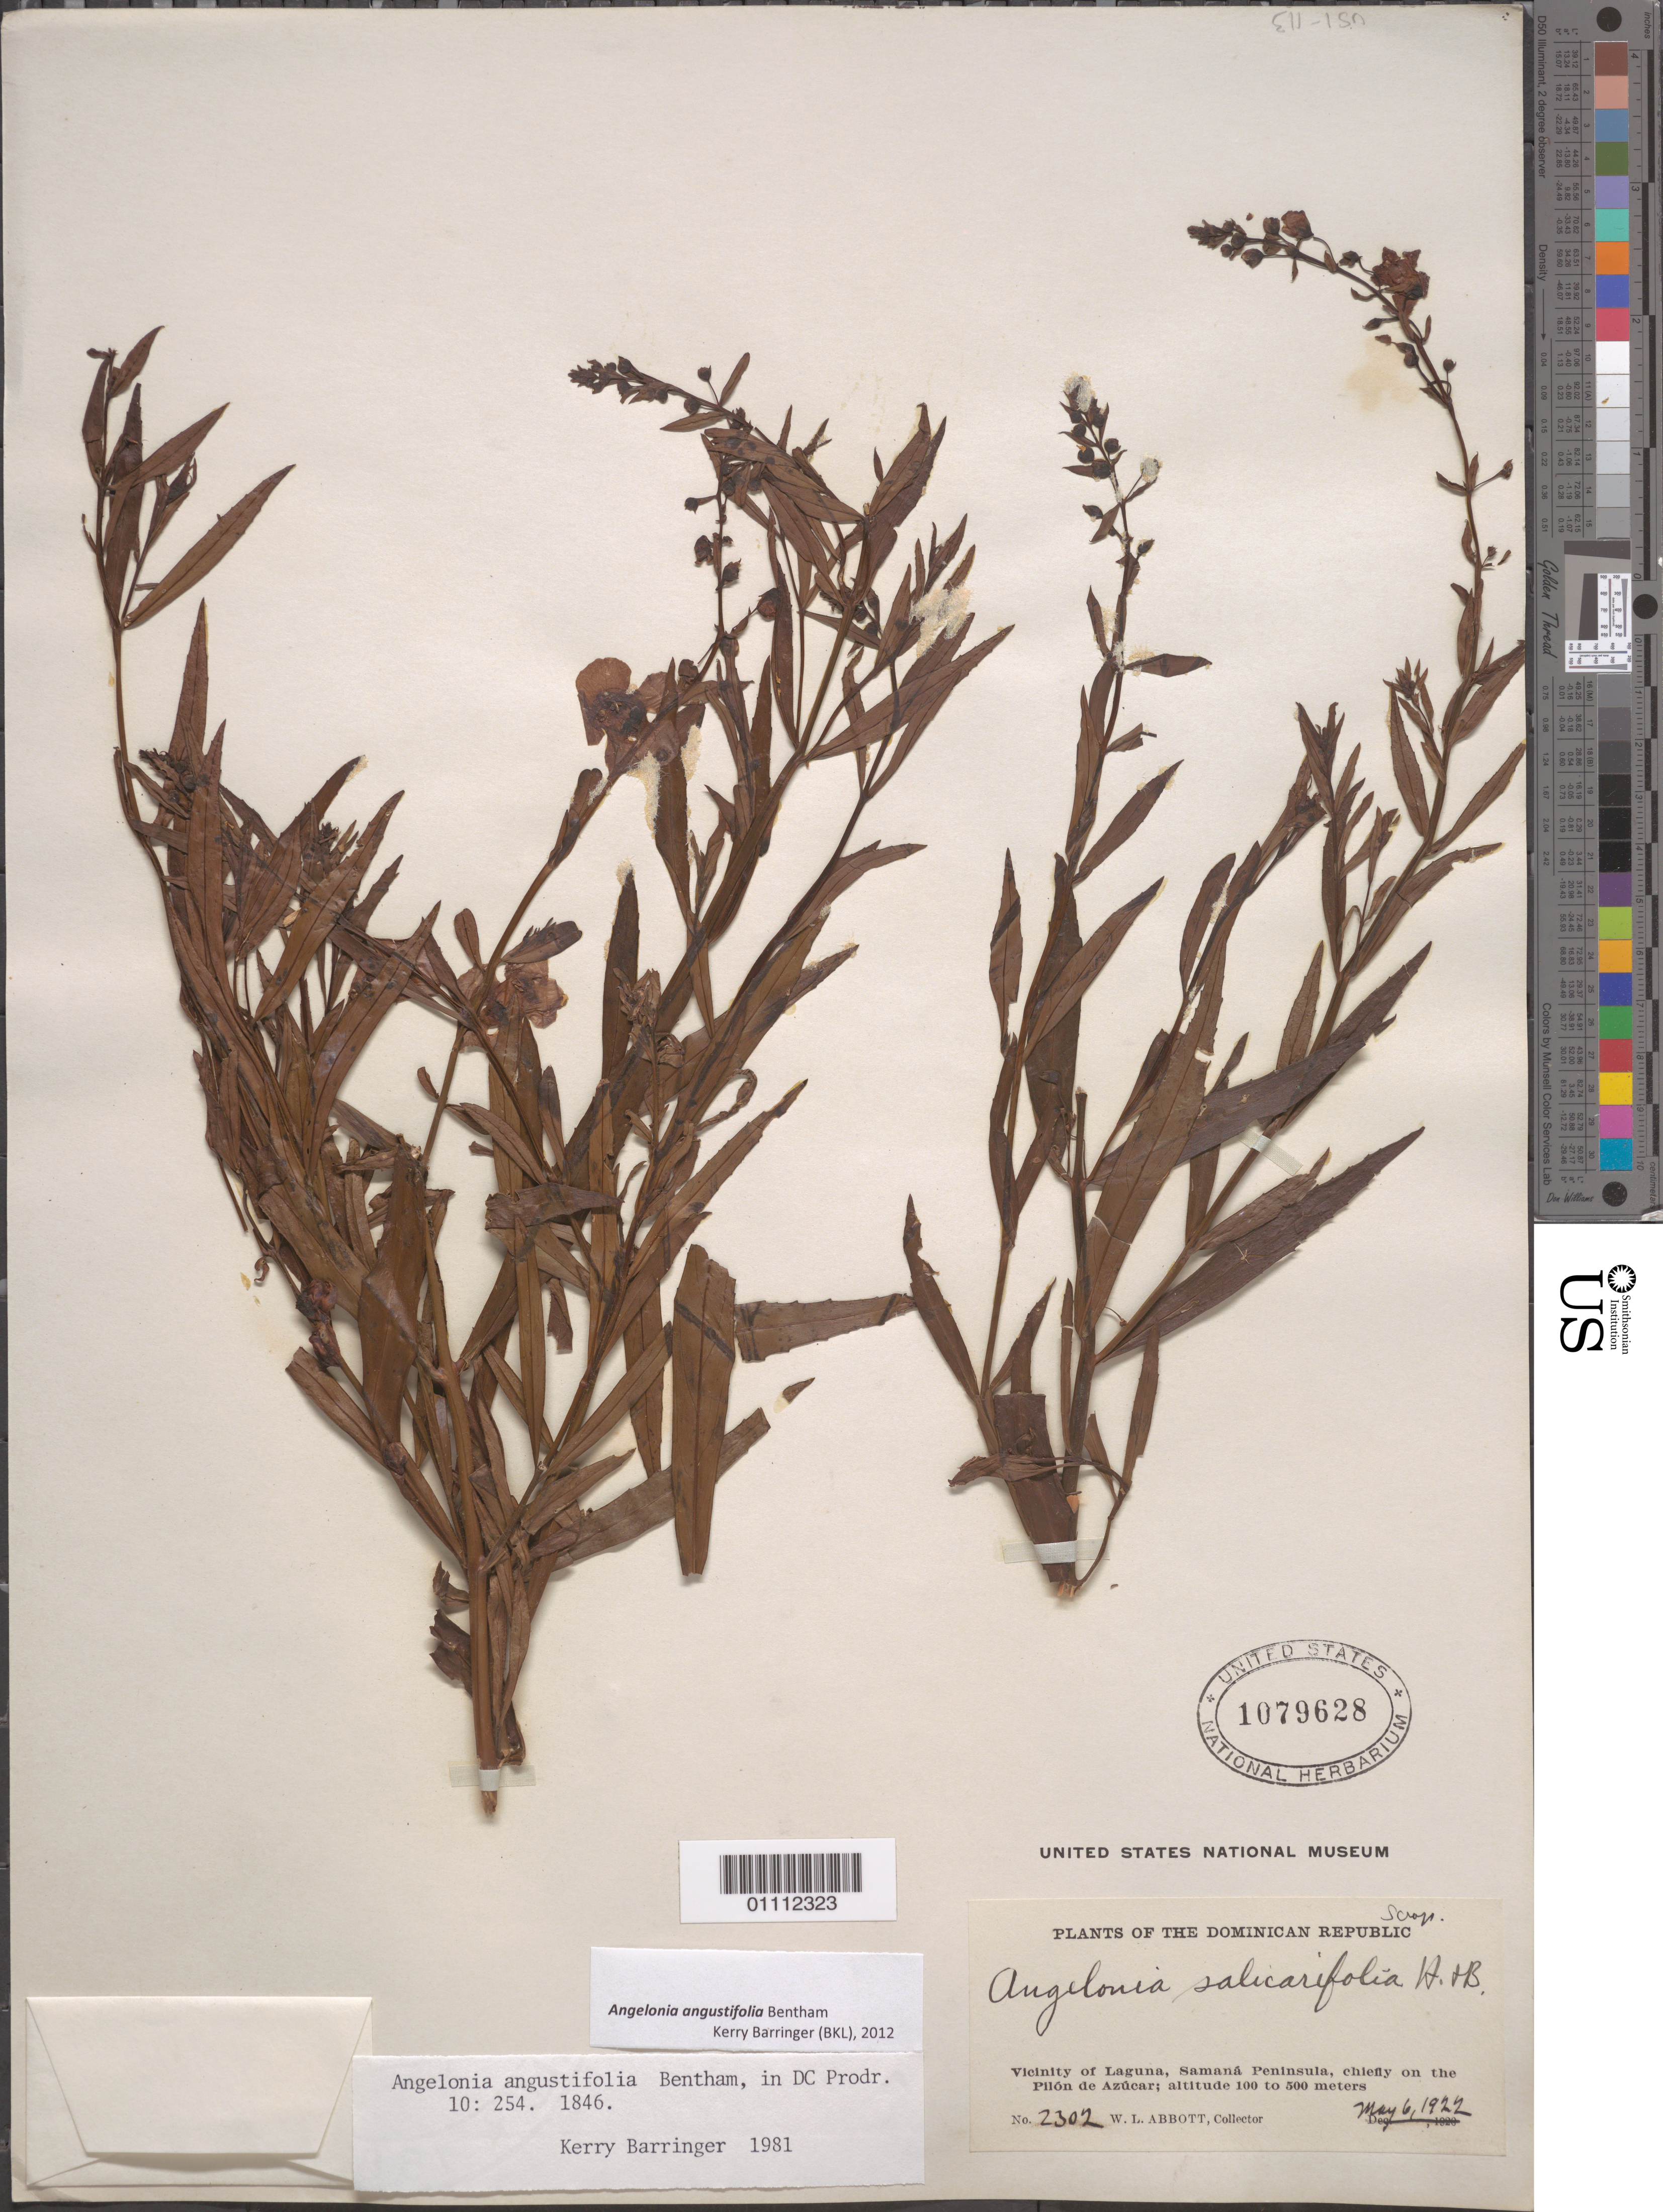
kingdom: Plantae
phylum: Tracheophyta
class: Magnoliopsida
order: Lamiales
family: Plantaginaceae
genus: Angelonia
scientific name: Angelonia angustifolia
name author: Benth.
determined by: Barringer, K.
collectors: W. L. Abbott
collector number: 2302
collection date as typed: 06 May 1922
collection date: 1922-05-06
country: Dominican Republic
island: Hispaniola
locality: Laguna vicinity, Samaná Peninsula, chiefly on the Pilón de Azúcar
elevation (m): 100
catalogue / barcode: US 1079628